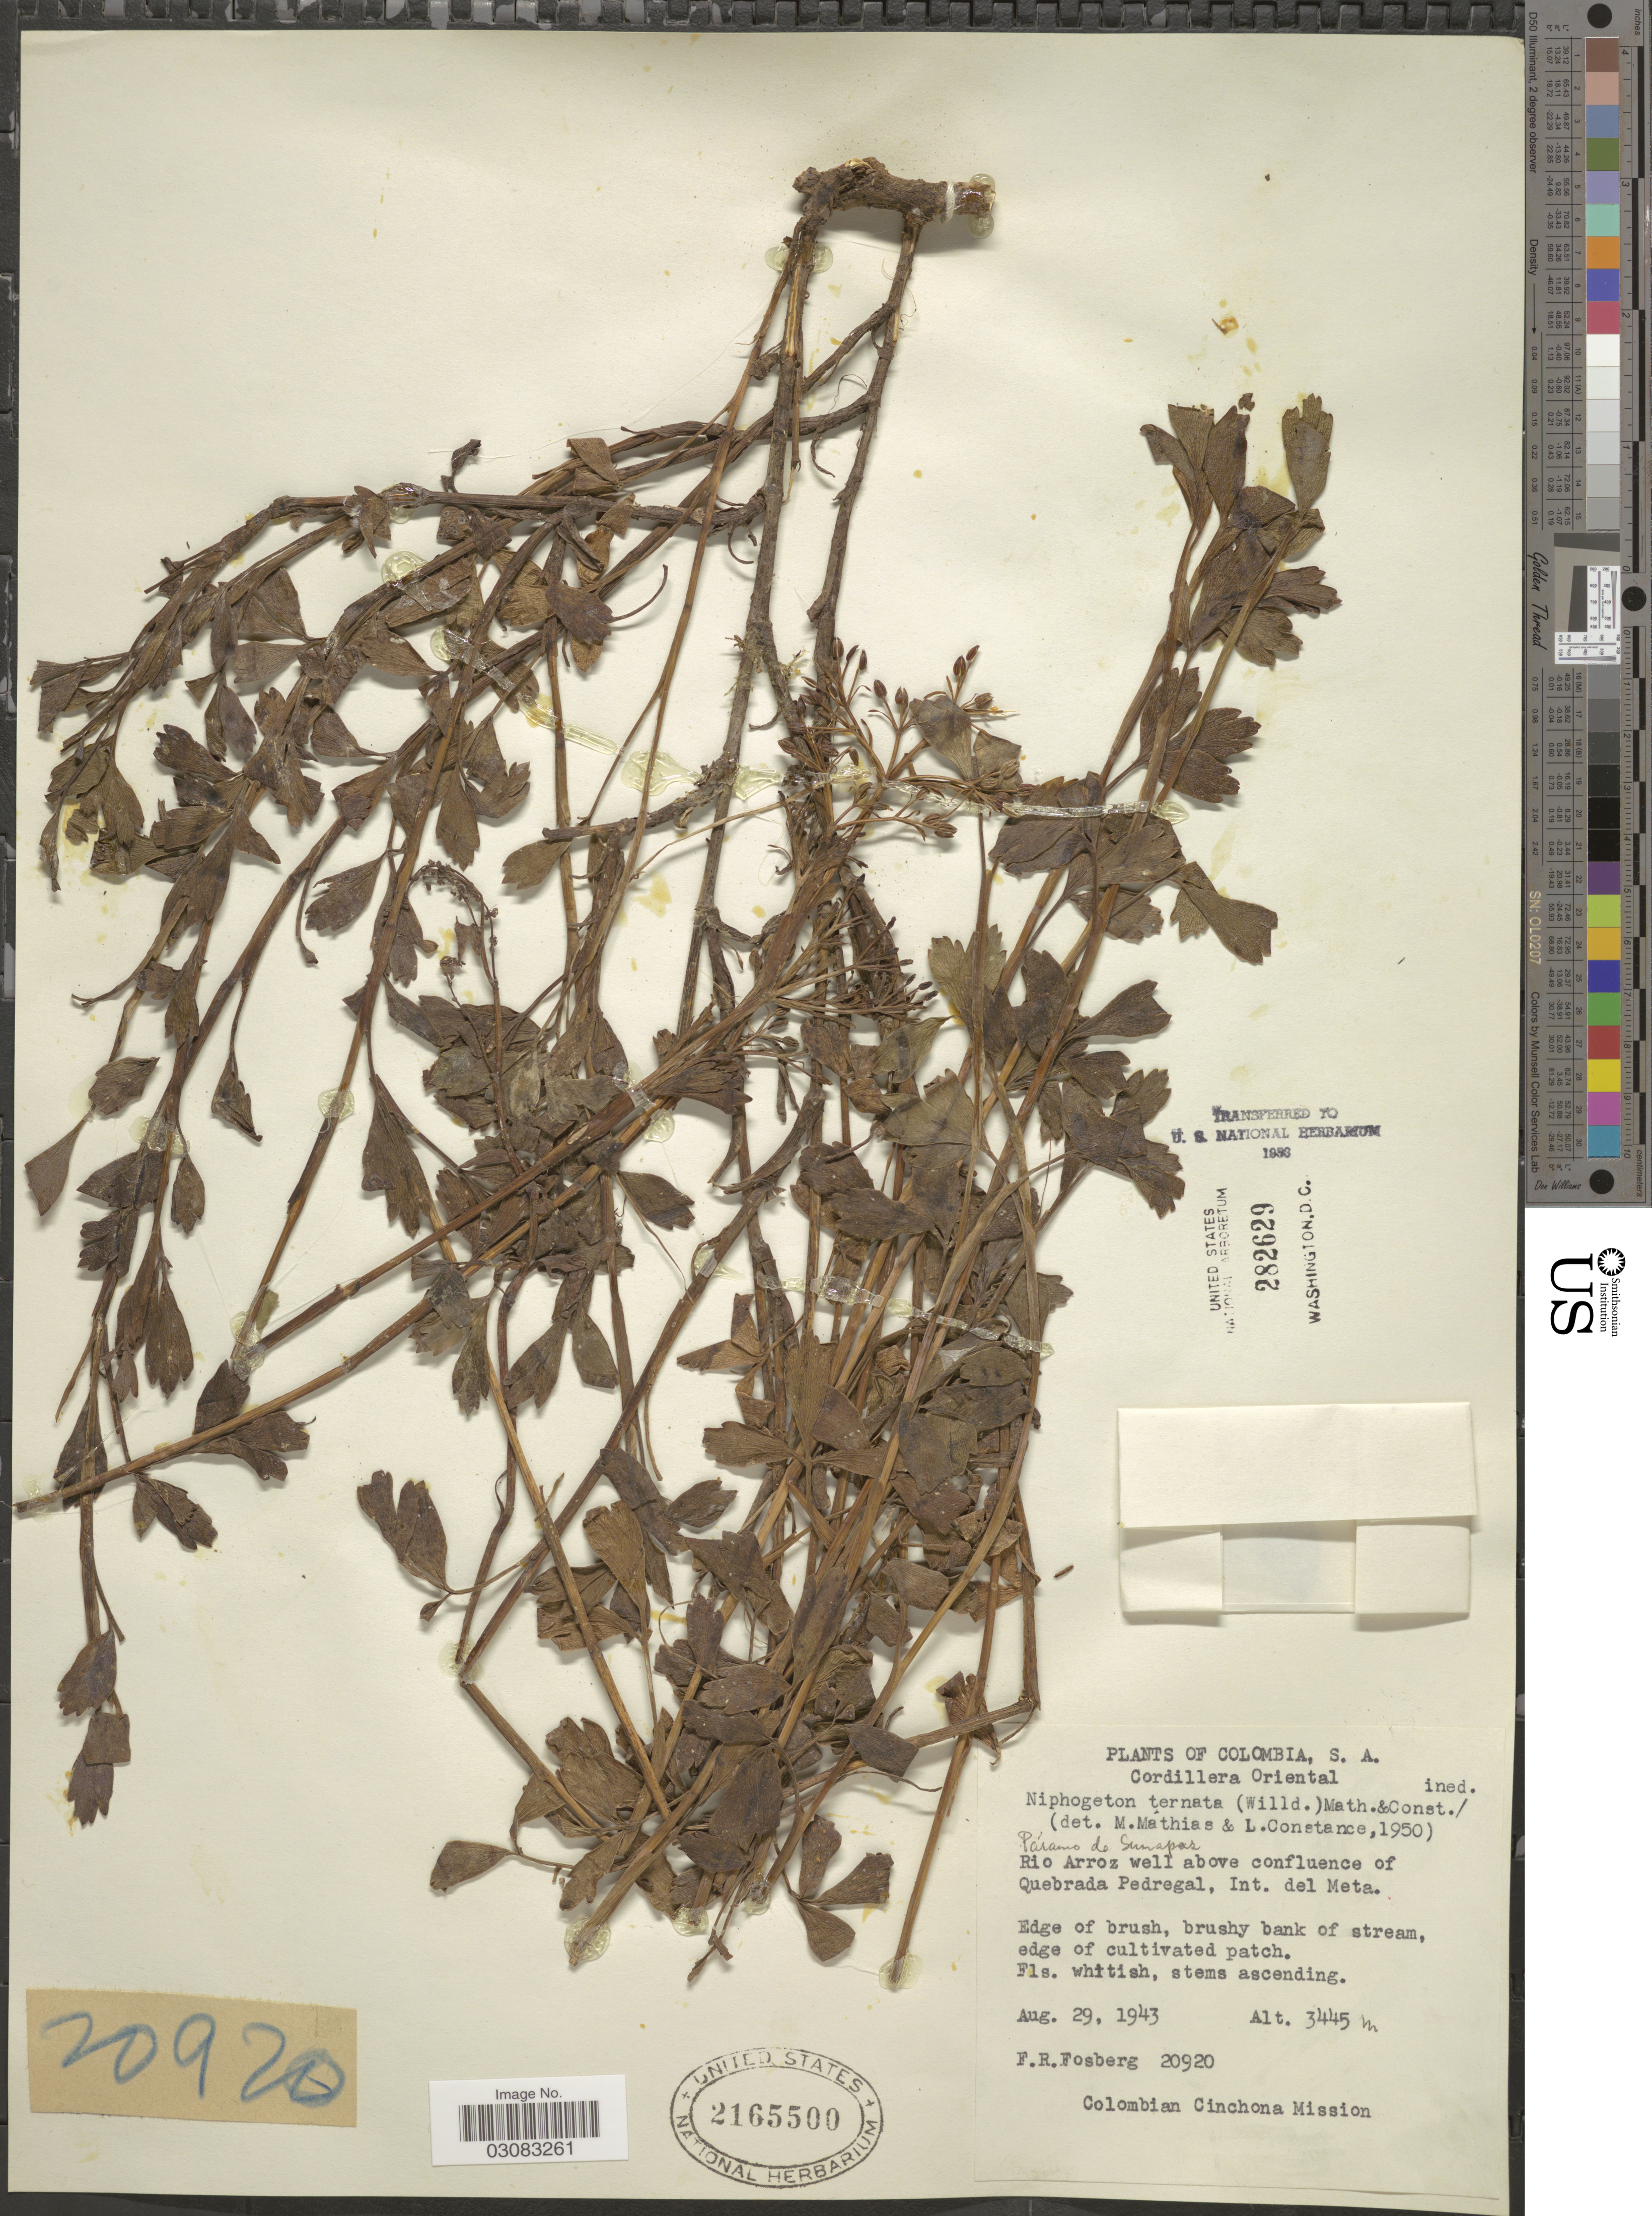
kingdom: Plantae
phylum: Tracheophyta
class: Magnoliopsida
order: Apiales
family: Apiaceae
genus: Niphogeton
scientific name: Niphogeton ternata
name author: (Willd. ex Schltr.) Mathias & Constance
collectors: F. R. Fosberg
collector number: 20920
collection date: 1943-08-29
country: Colombia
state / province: Meta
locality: Cordillera Oriental. Páramo de Sumapaz. Rio Arroz well above confluence of Quebrada Pedregal, Int. del Meta.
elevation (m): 3445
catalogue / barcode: US 2165500